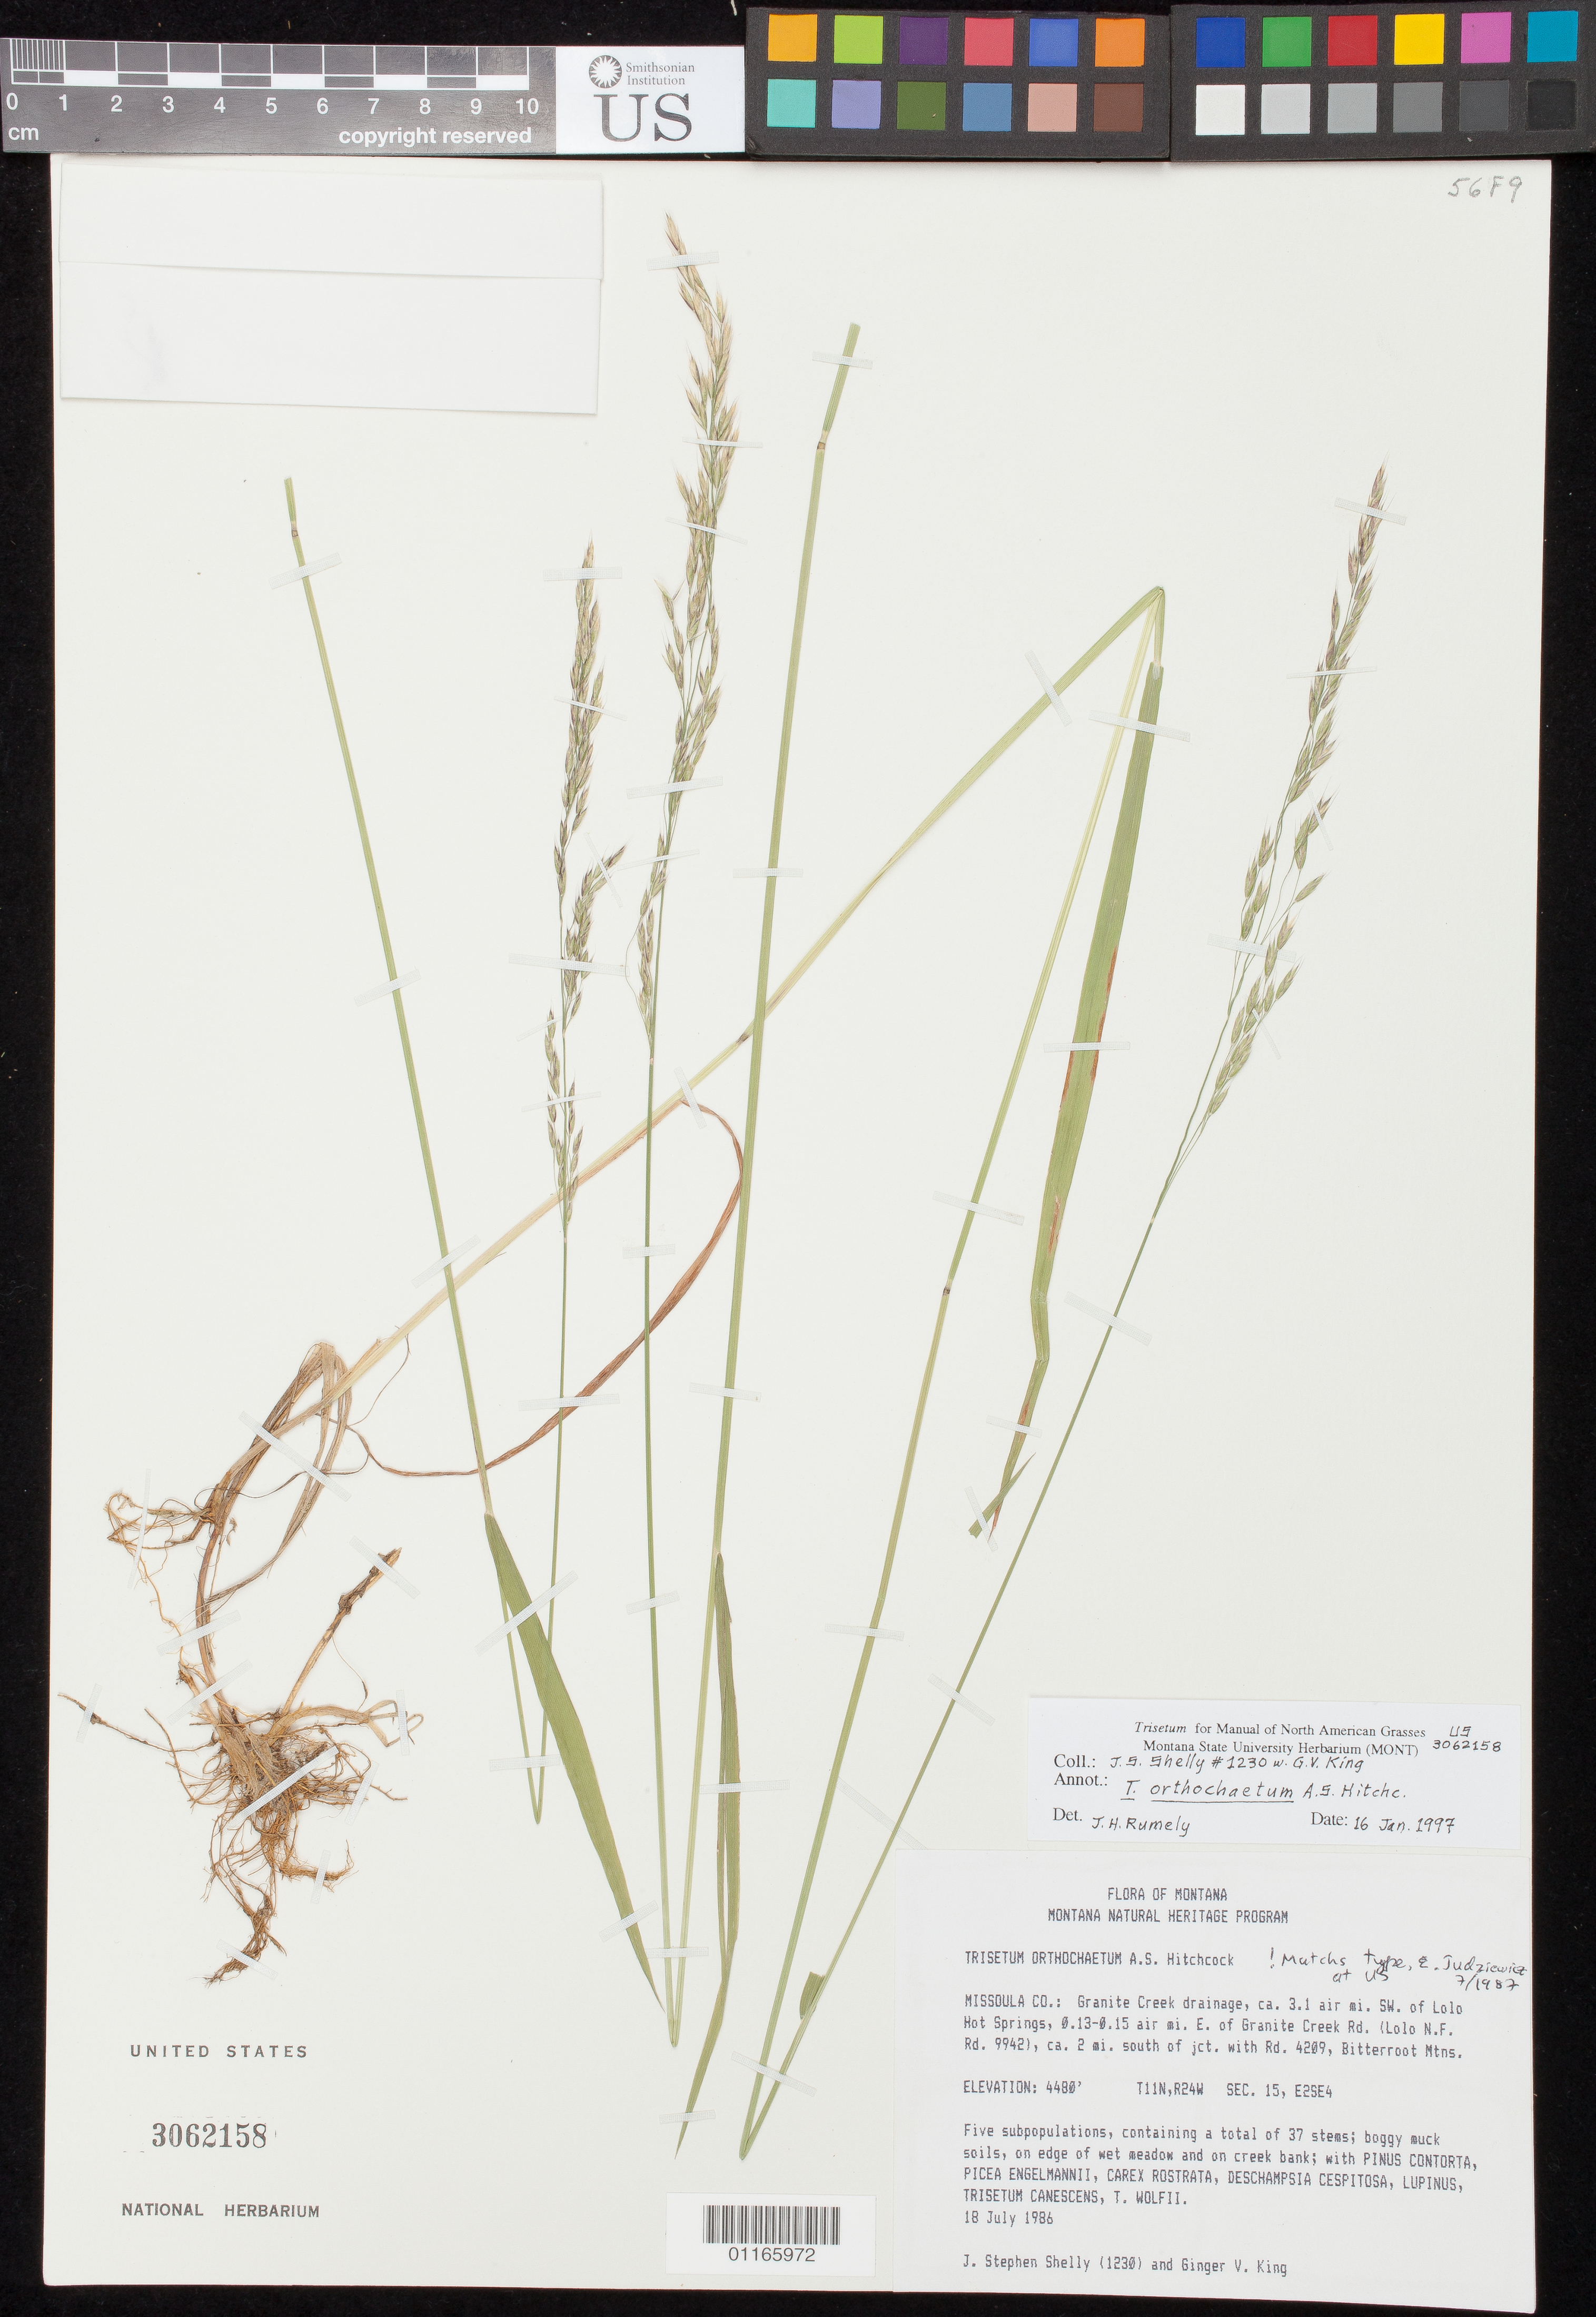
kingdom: Plantae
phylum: Tracheophyta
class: Liliopsida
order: Poales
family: Poaceae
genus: Graphephorum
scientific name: Graphephorum orthochaetum ined.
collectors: J. Shelly & G. V. King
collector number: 1230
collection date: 1986-07-18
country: United States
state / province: Montana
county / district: Missoula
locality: Granite Creek drainage, ca. 3.1 air mi. SW. of Lolo Hot Springs, 0.13-0.15 air mi. E. of Granite Creek Rd. (Lolo N.F. Rd. 9942), ca. 2 mi. south of jct. with Rd. 4209, Bitterroot Mtns.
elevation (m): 1366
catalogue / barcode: US 3062158